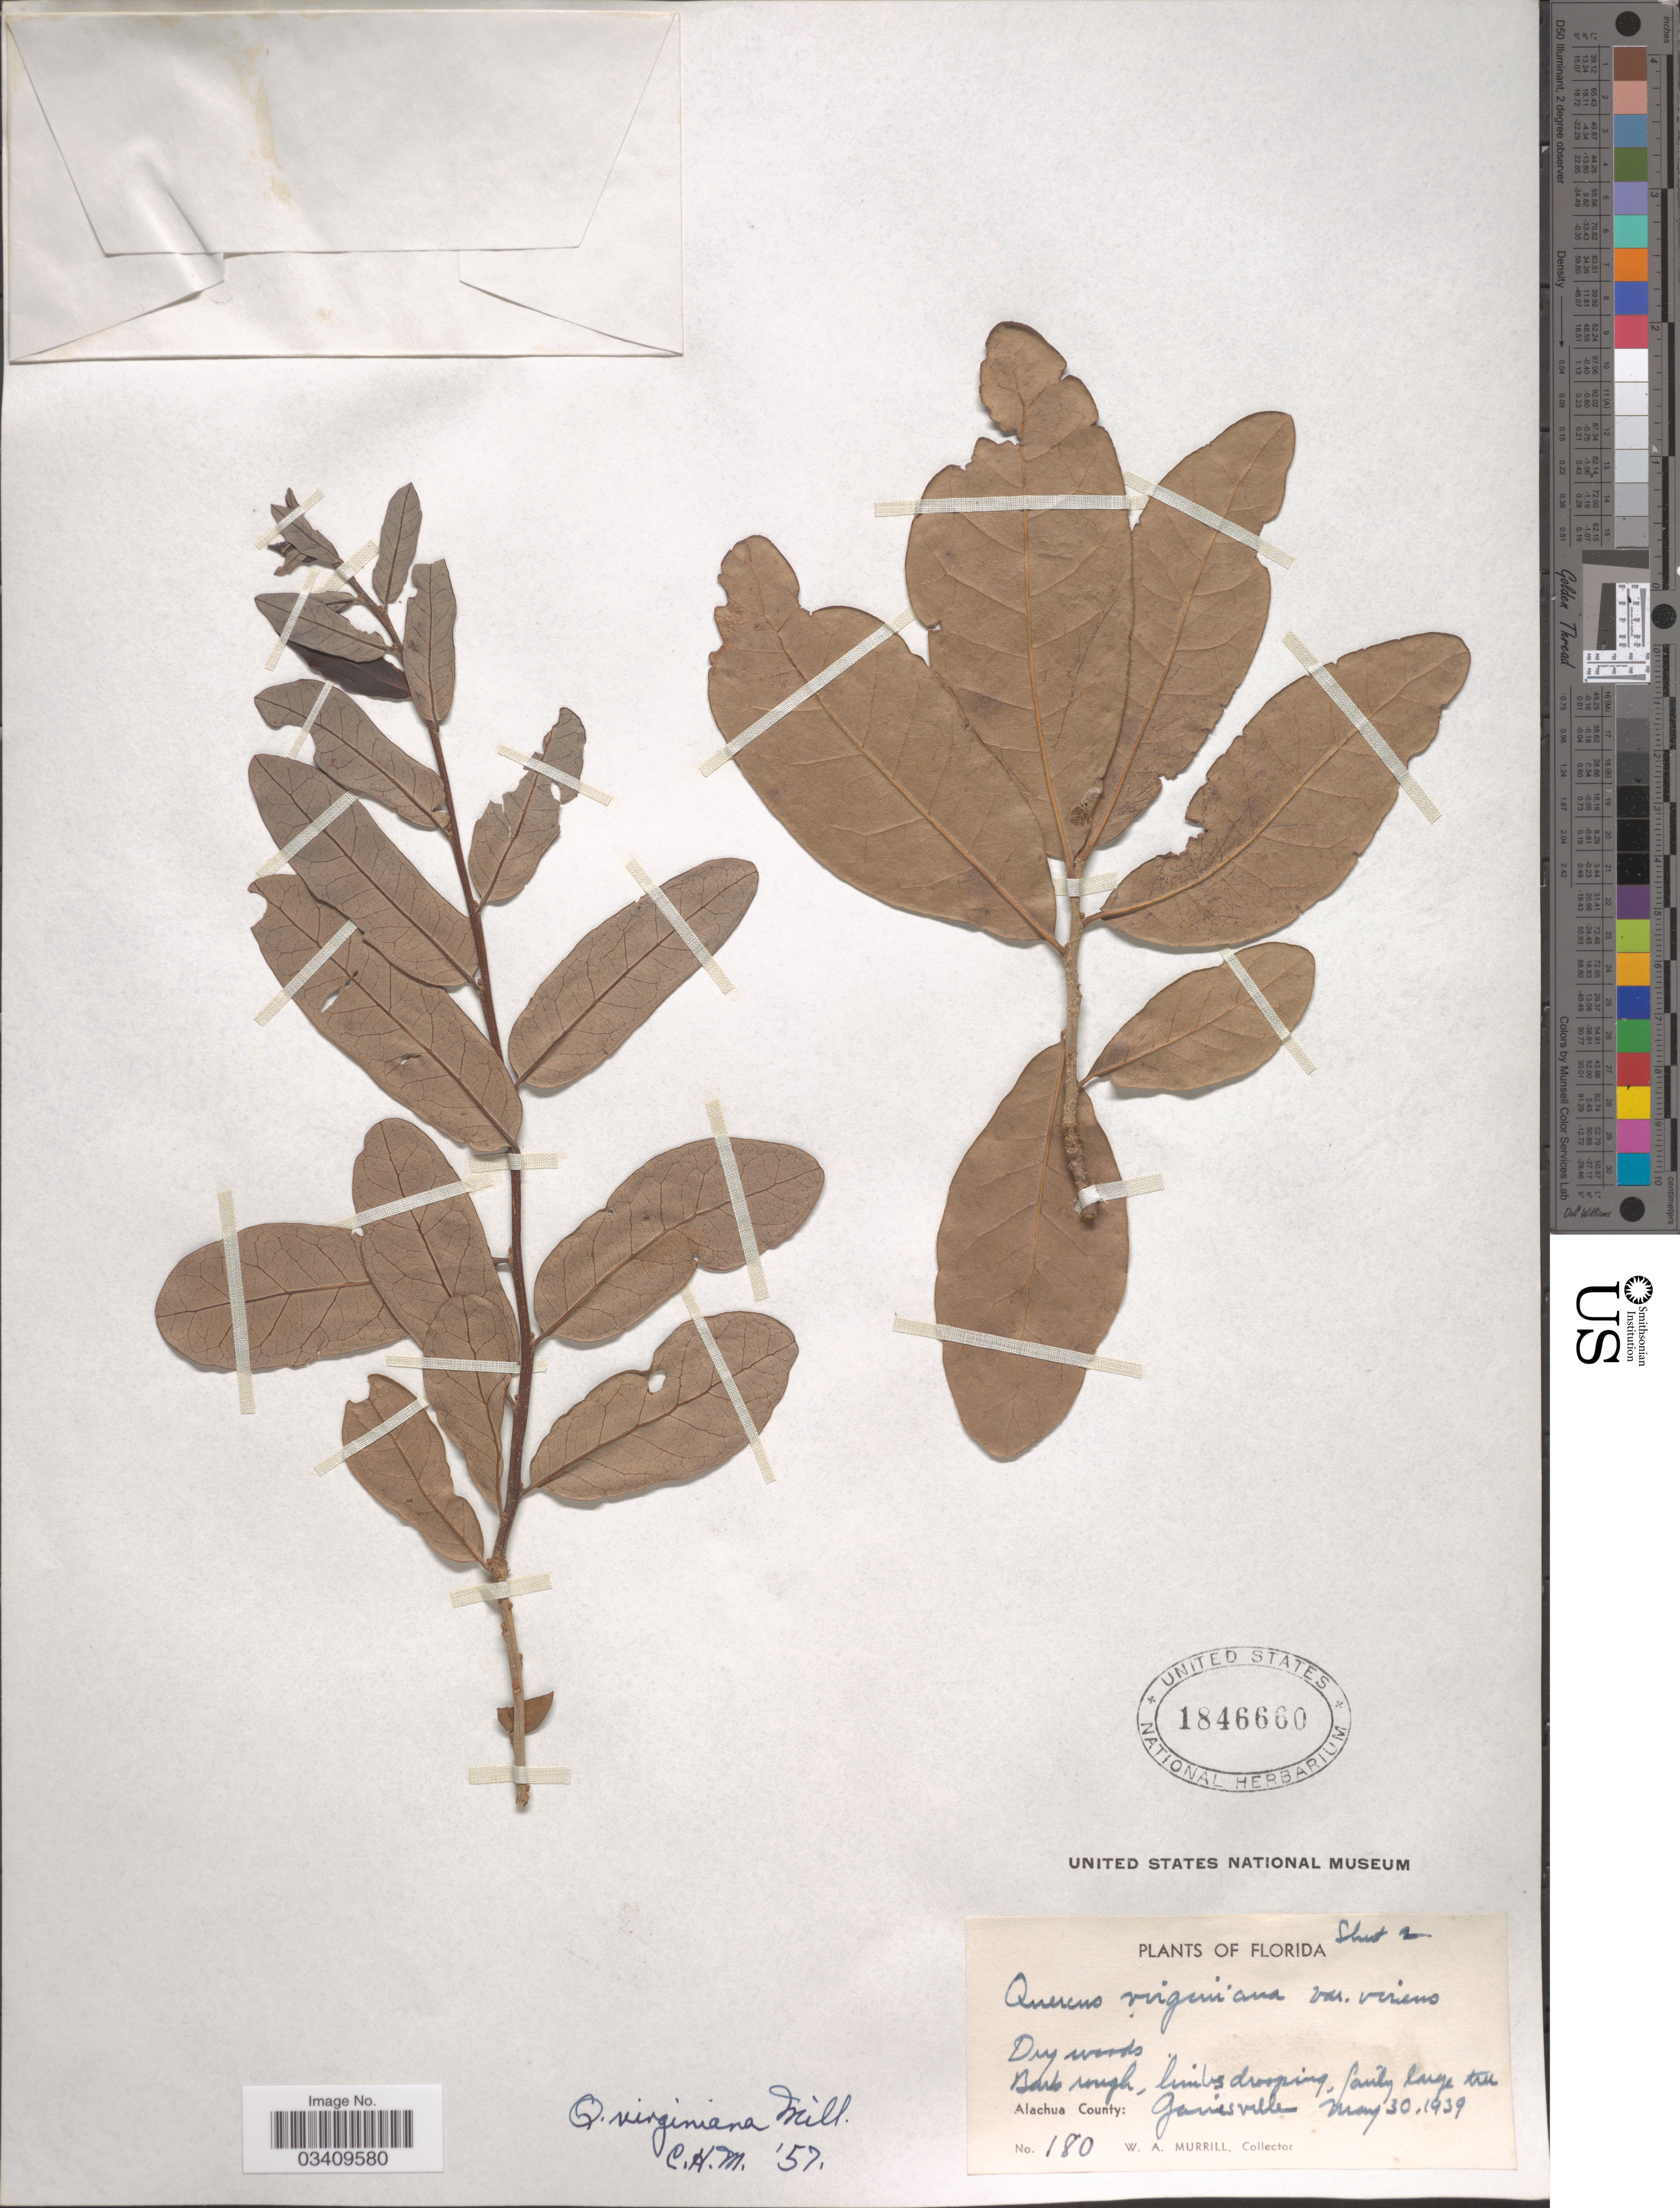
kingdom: Plantae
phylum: Tracheophyta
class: Magnoliopsida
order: Fagales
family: Fagaceae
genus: Quercus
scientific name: Quercus virginiana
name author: Mill.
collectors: W. A. Murrill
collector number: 180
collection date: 1939-05-30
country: United States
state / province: Florida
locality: Alachua County: Gainesville.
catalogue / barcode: US 1846660